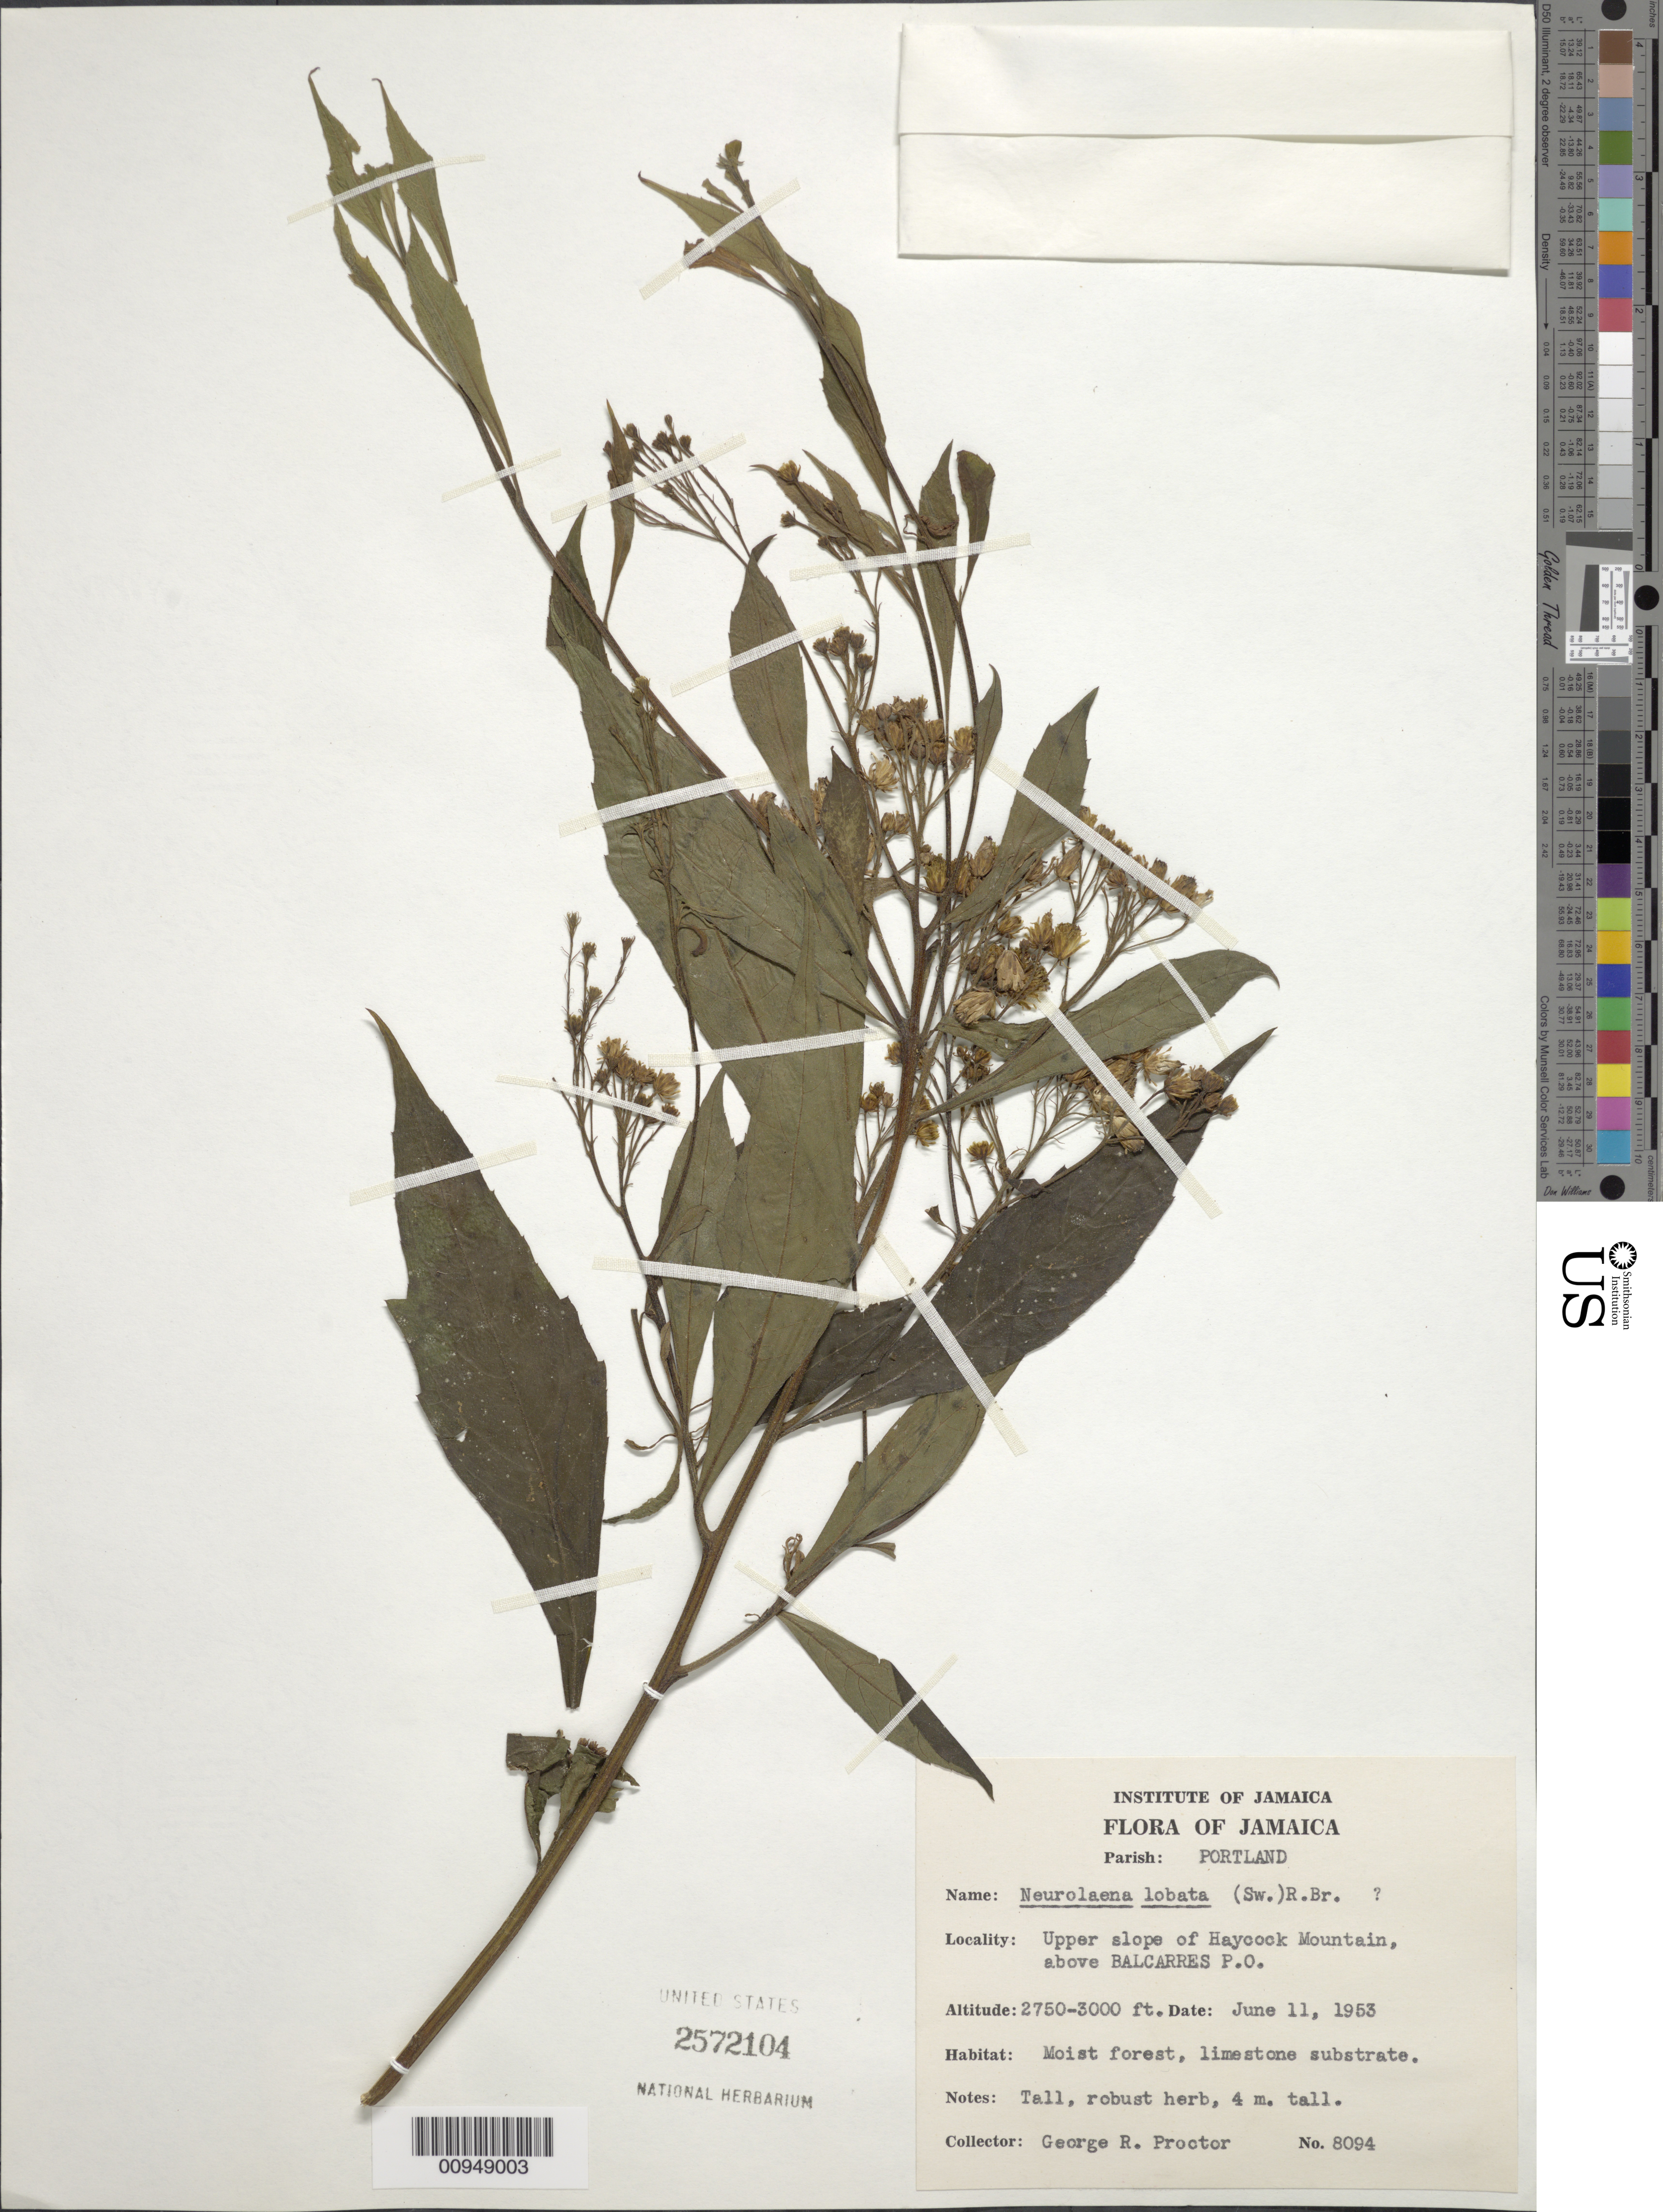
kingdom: Plantae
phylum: Tracheophyta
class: Magnoliopsida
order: Asterales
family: Asteraceae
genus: Neurolaena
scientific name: Neurolaena lobata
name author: (L.) R. Br. ex Cass.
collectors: G. R. Proctor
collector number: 8094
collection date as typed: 11 Jun 1953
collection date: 1953-06-11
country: Jamaica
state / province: Portland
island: Jamaica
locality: forest on upper slopes of Haycock Mountain, above Balcarres P.O.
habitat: Moist forest, limestone substrate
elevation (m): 838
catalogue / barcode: US 2572104